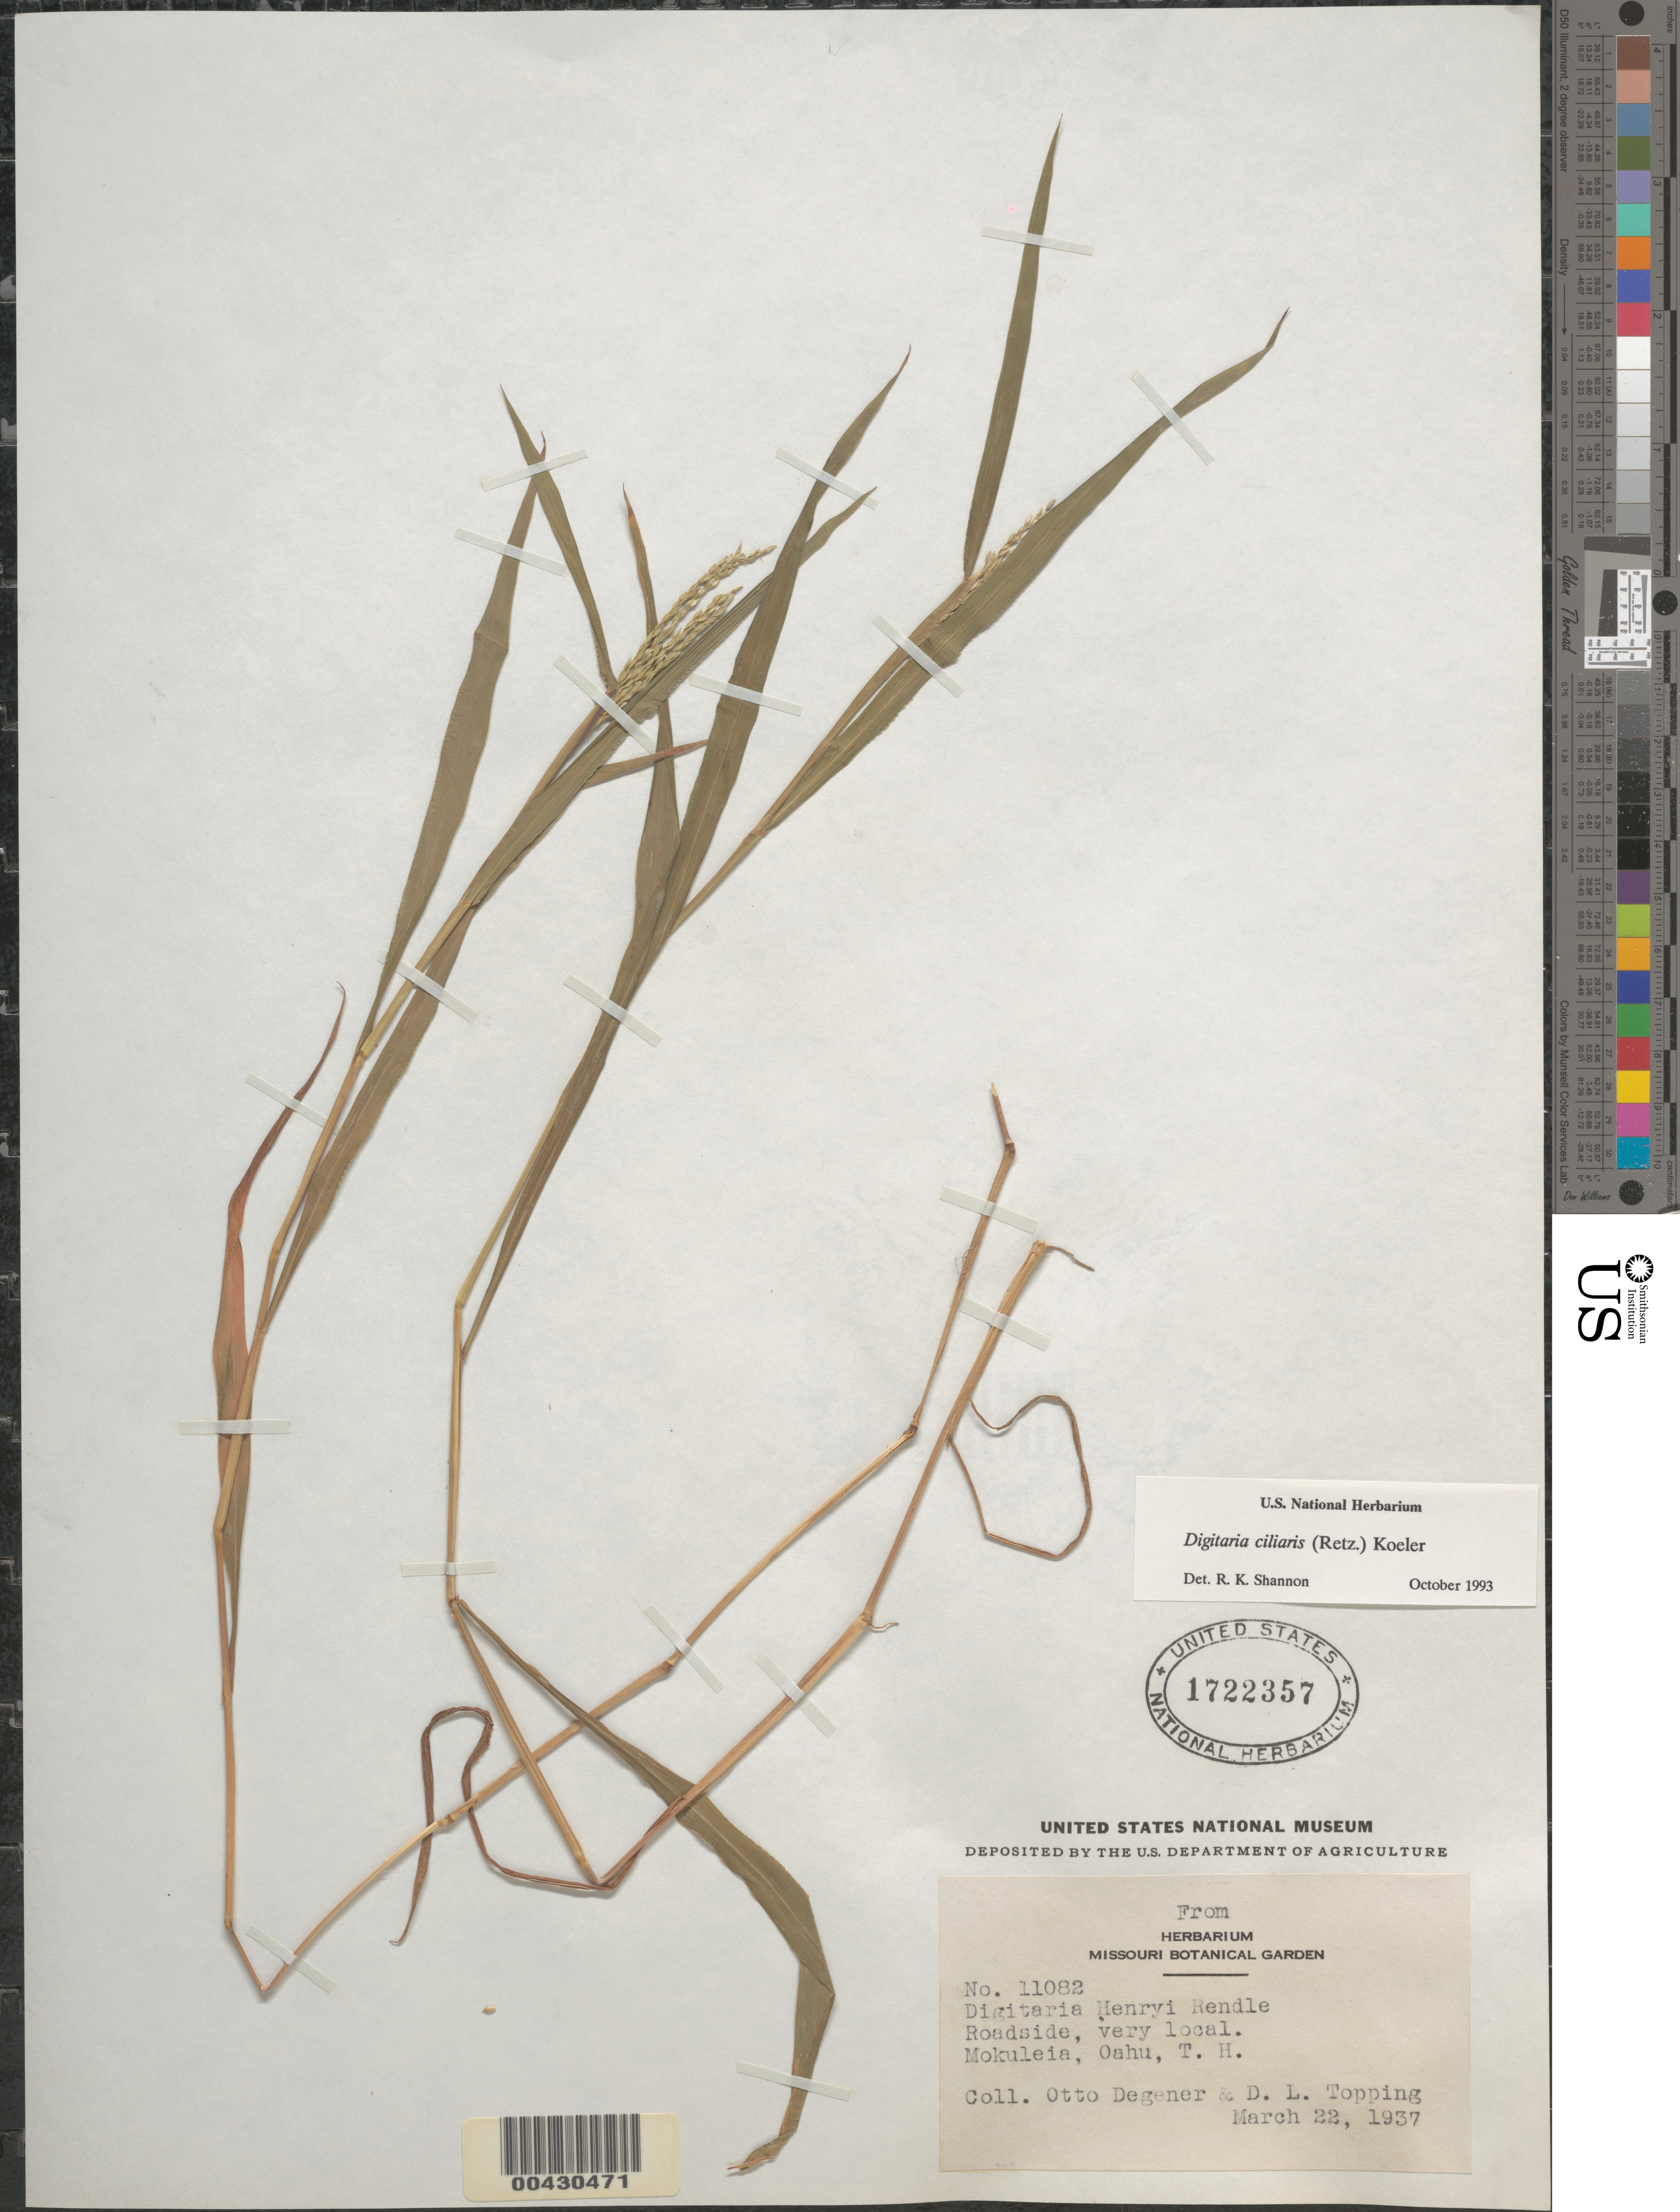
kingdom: Plantae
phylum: Tracheophyta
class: Liliopsida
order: Poales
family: Poaceae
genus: Digitaria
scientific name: Digitaria ciliaris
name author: (Retz.) Koeler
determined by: Shannon, R. K., (UNITED STATES)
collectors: O. Degener & D. L. Topping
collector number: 11082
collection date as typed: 22 Mar 1937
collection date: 1937-03-22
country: United States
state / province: Hawaii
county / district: Honolulu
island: Oahu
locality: Mokuleia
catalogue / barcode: US 1722357